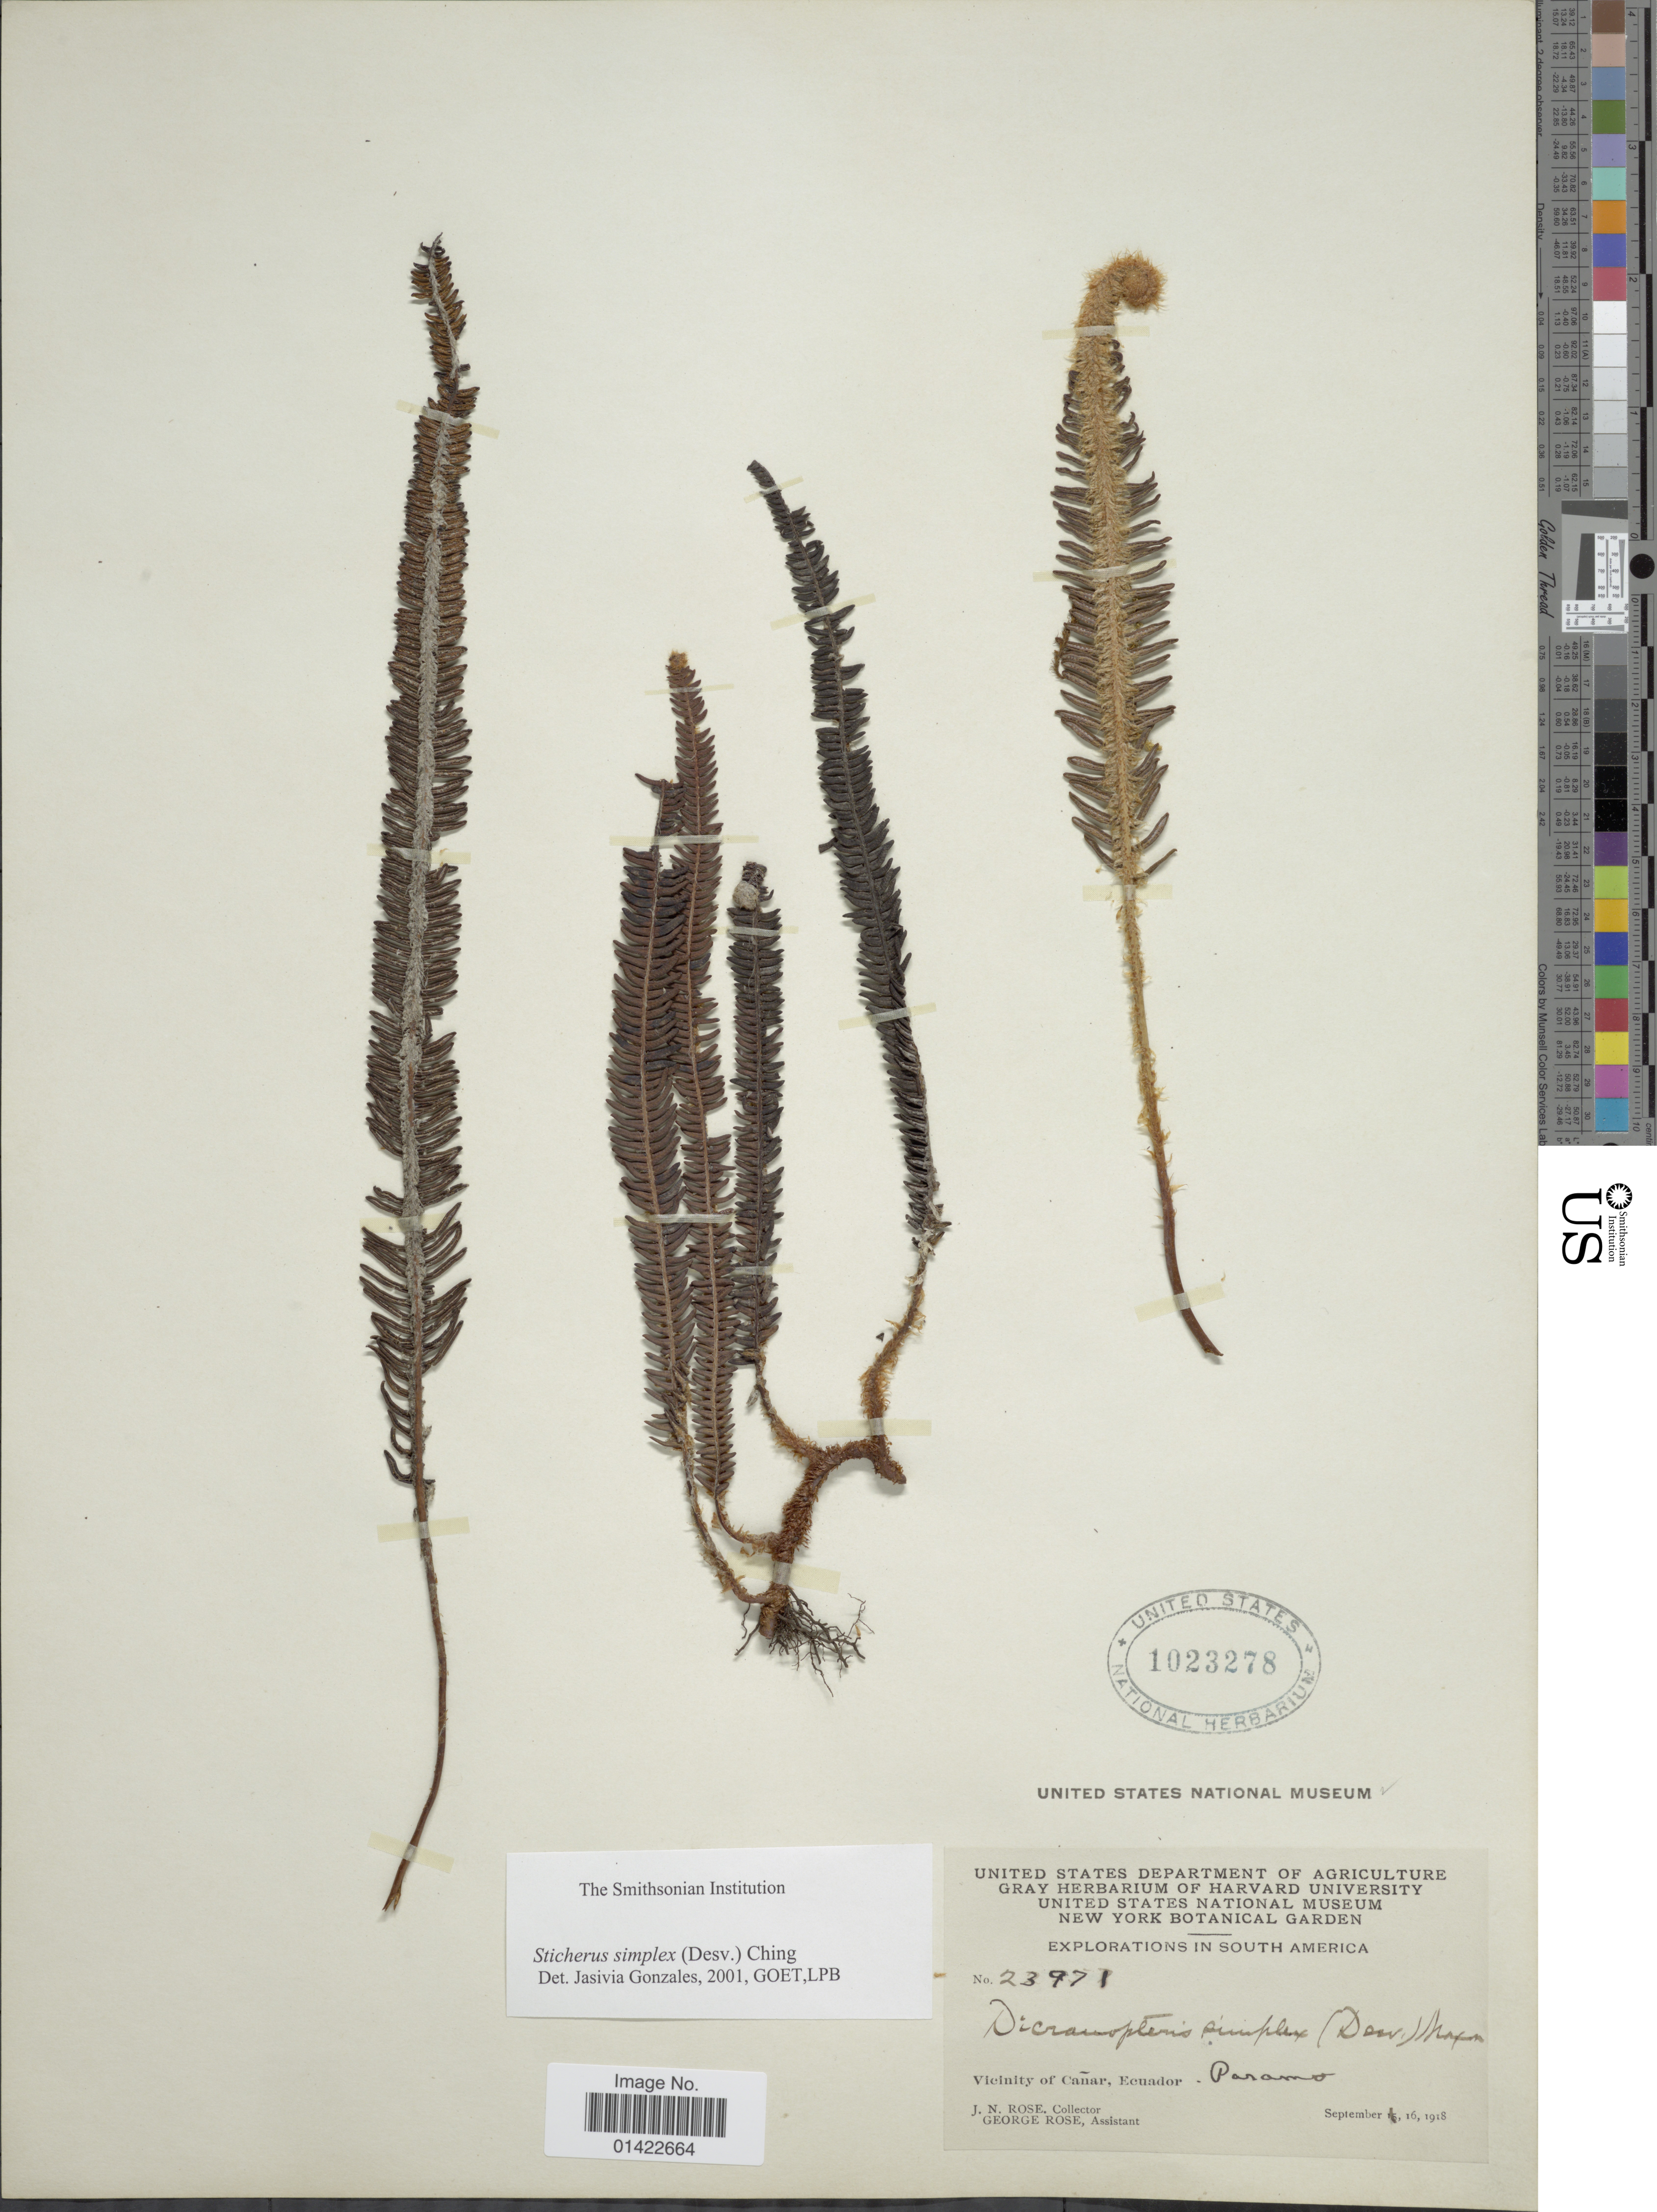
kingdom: Plantae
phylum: Tracheophyta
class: Polypodiopsida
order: Gleicheniales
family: Gleicheniaceae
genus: Sticherus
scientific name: Sticherus simplex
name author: (Desv.) Ching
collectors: J. N. Rose & G. Rose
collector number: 23971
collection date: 1918-09-16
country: Ecuador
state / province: Cañar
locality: Vicinity of Cañar-Paramo.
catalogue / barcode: US 1023278